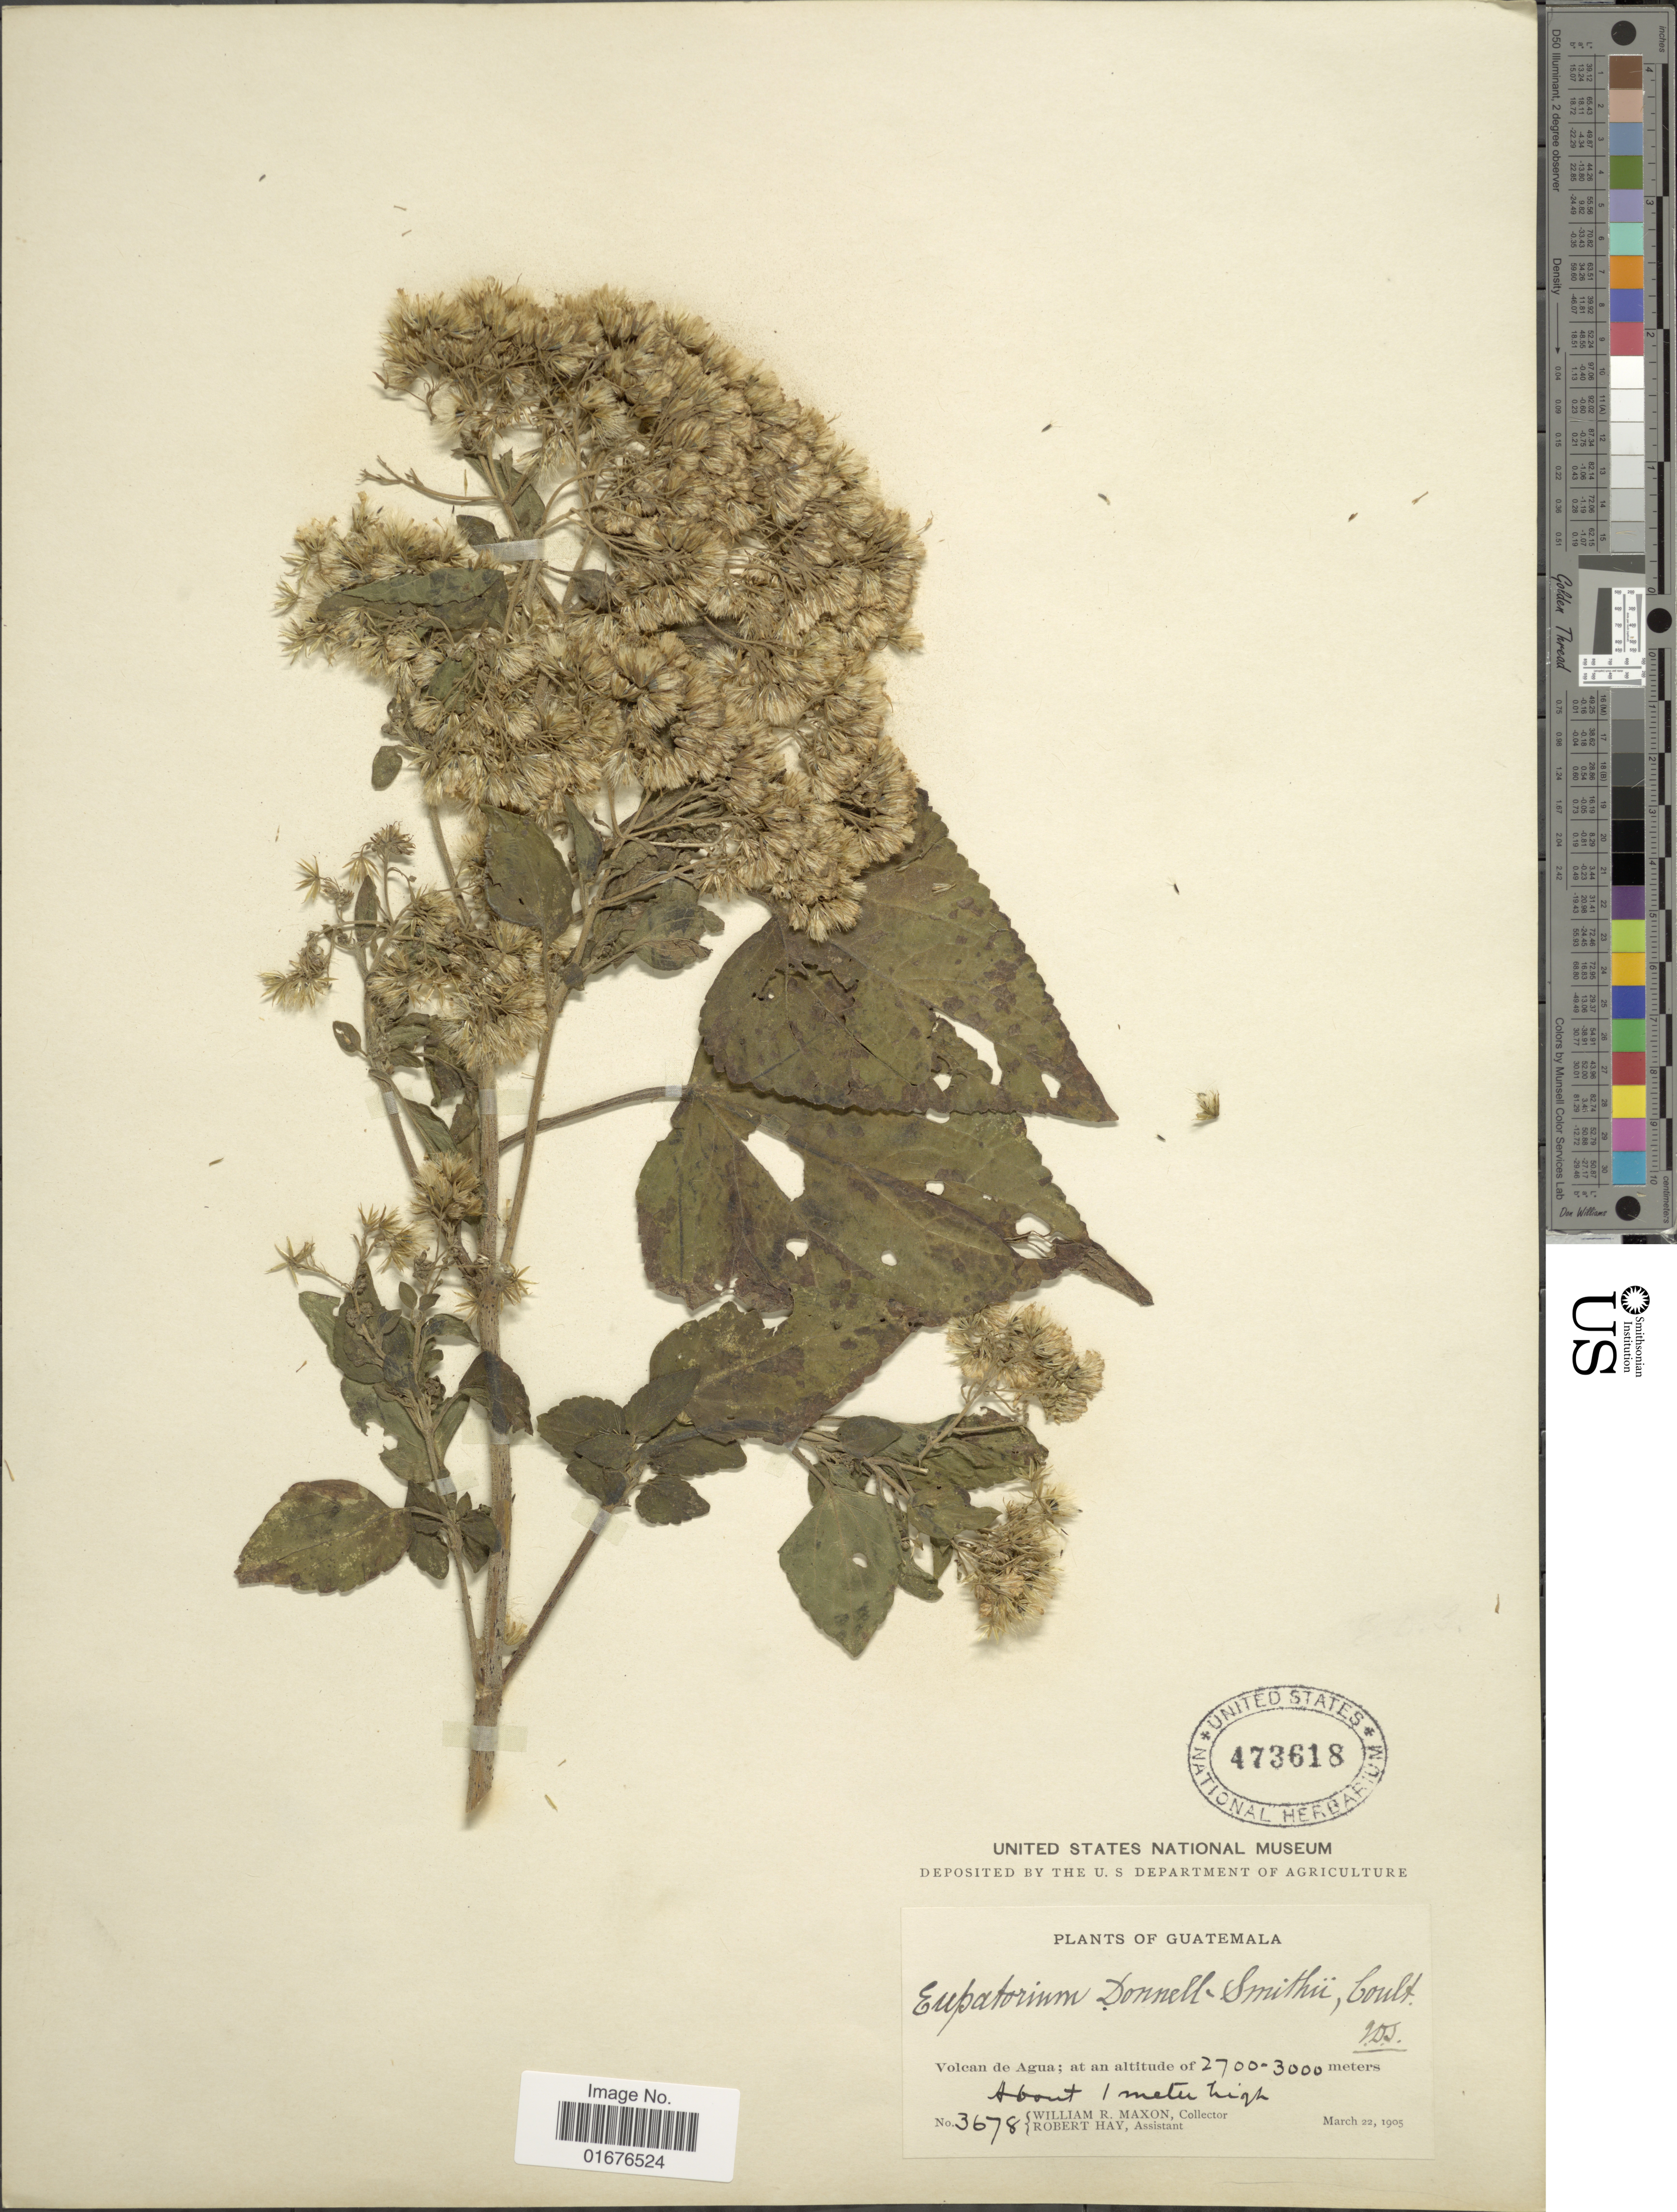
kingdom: Plantae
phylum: Tracheophyta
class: Magnoliopsida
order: Asterales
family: Asteraceae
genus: Ageratina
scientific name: Ageratina pichinchensis var. bustamenta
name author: (DC.) R.M. King & H. Rob.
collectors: W. R. Maxon & R. H. Hay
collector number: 3678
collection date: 1905-03-22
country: Guatemala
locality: Volcan de Agua, about 1 meter high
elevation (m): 2700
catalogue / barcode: US 473618